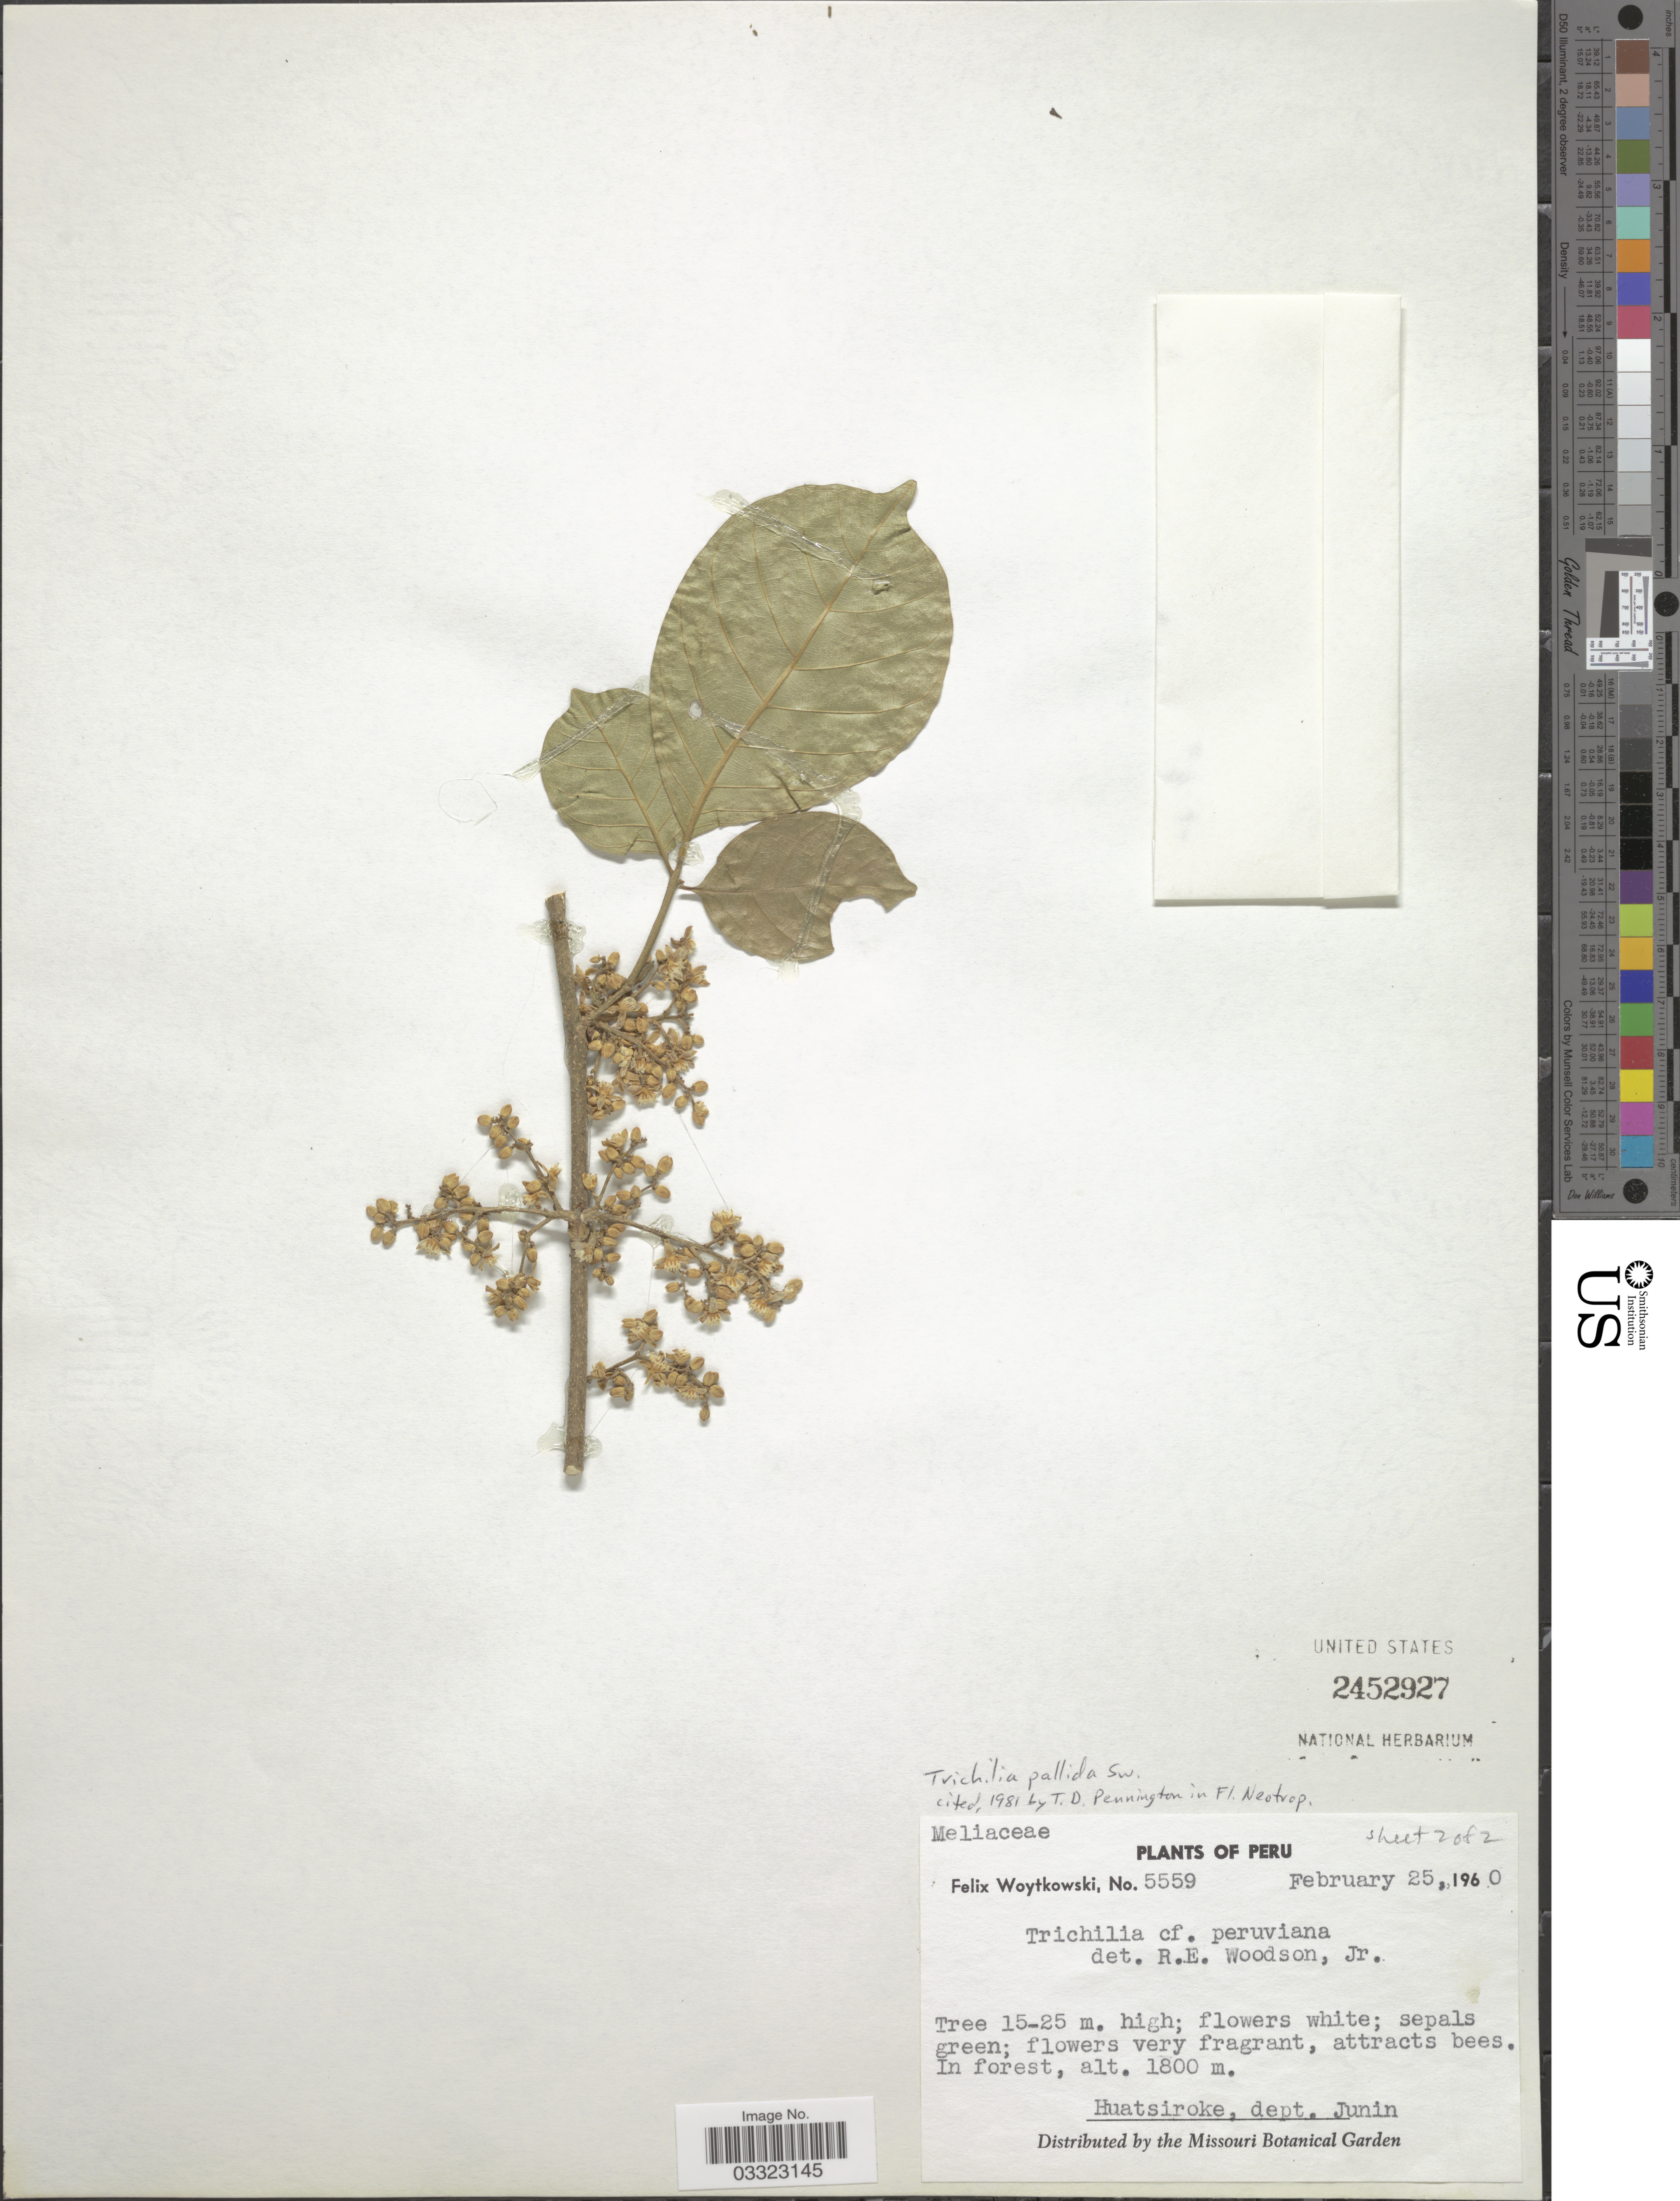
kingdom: Plantae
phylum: Tracheophyta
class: Magnoliopsida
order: Sapindales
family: Meliaceae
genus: Trichilia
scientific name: Trichilia pallida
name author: Sw.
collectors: F. Woytkowski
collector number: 5559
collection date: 1960-02-25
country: Peru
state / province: Junín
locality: Huatsiroke, dept. Junin.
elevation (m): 1800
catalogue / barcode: US 2452927